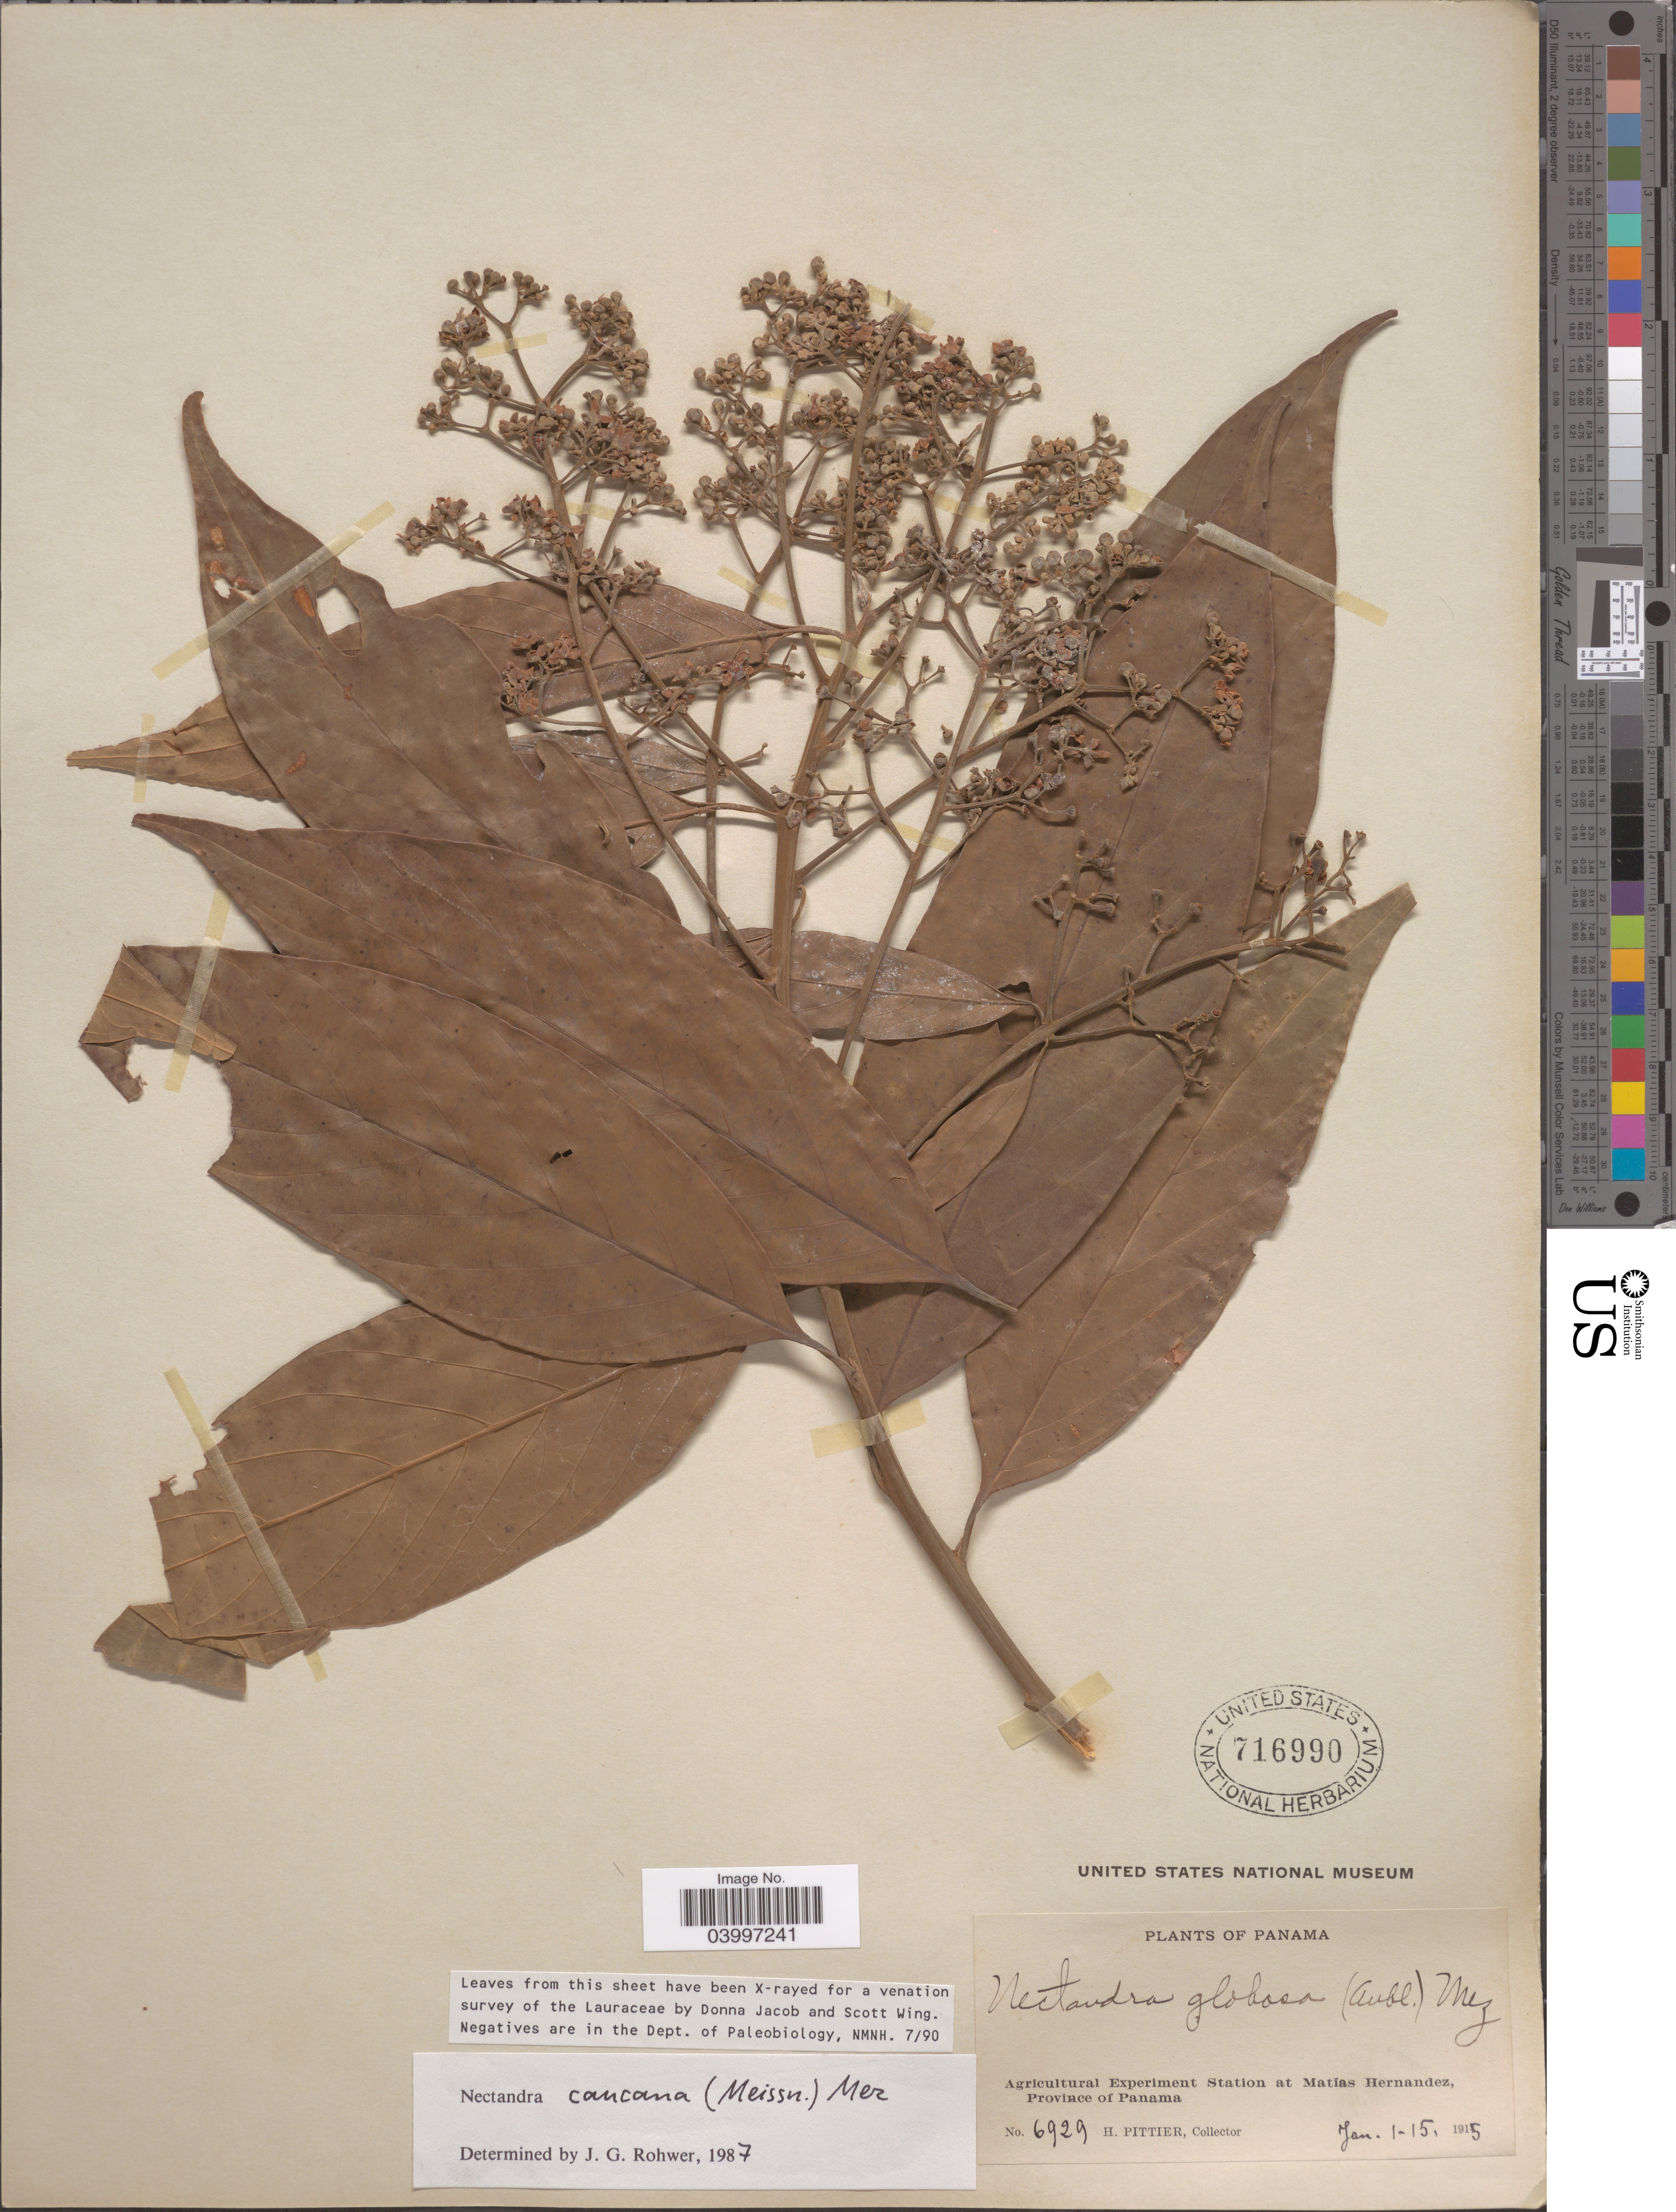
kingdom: Plantae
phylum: Tracheophyta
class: Magnoliopsida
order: Laurales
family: Lauraceae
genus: Nectandra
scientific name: Nectandra caucana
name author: (Meisn.) Mez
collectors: H. F. Pittier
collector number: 6929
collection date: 1915-01-01/1915-01-15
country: Panama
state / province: Panamá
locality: Agricultural Experiment Station at Matias Hernandez.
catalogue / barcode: US 716990